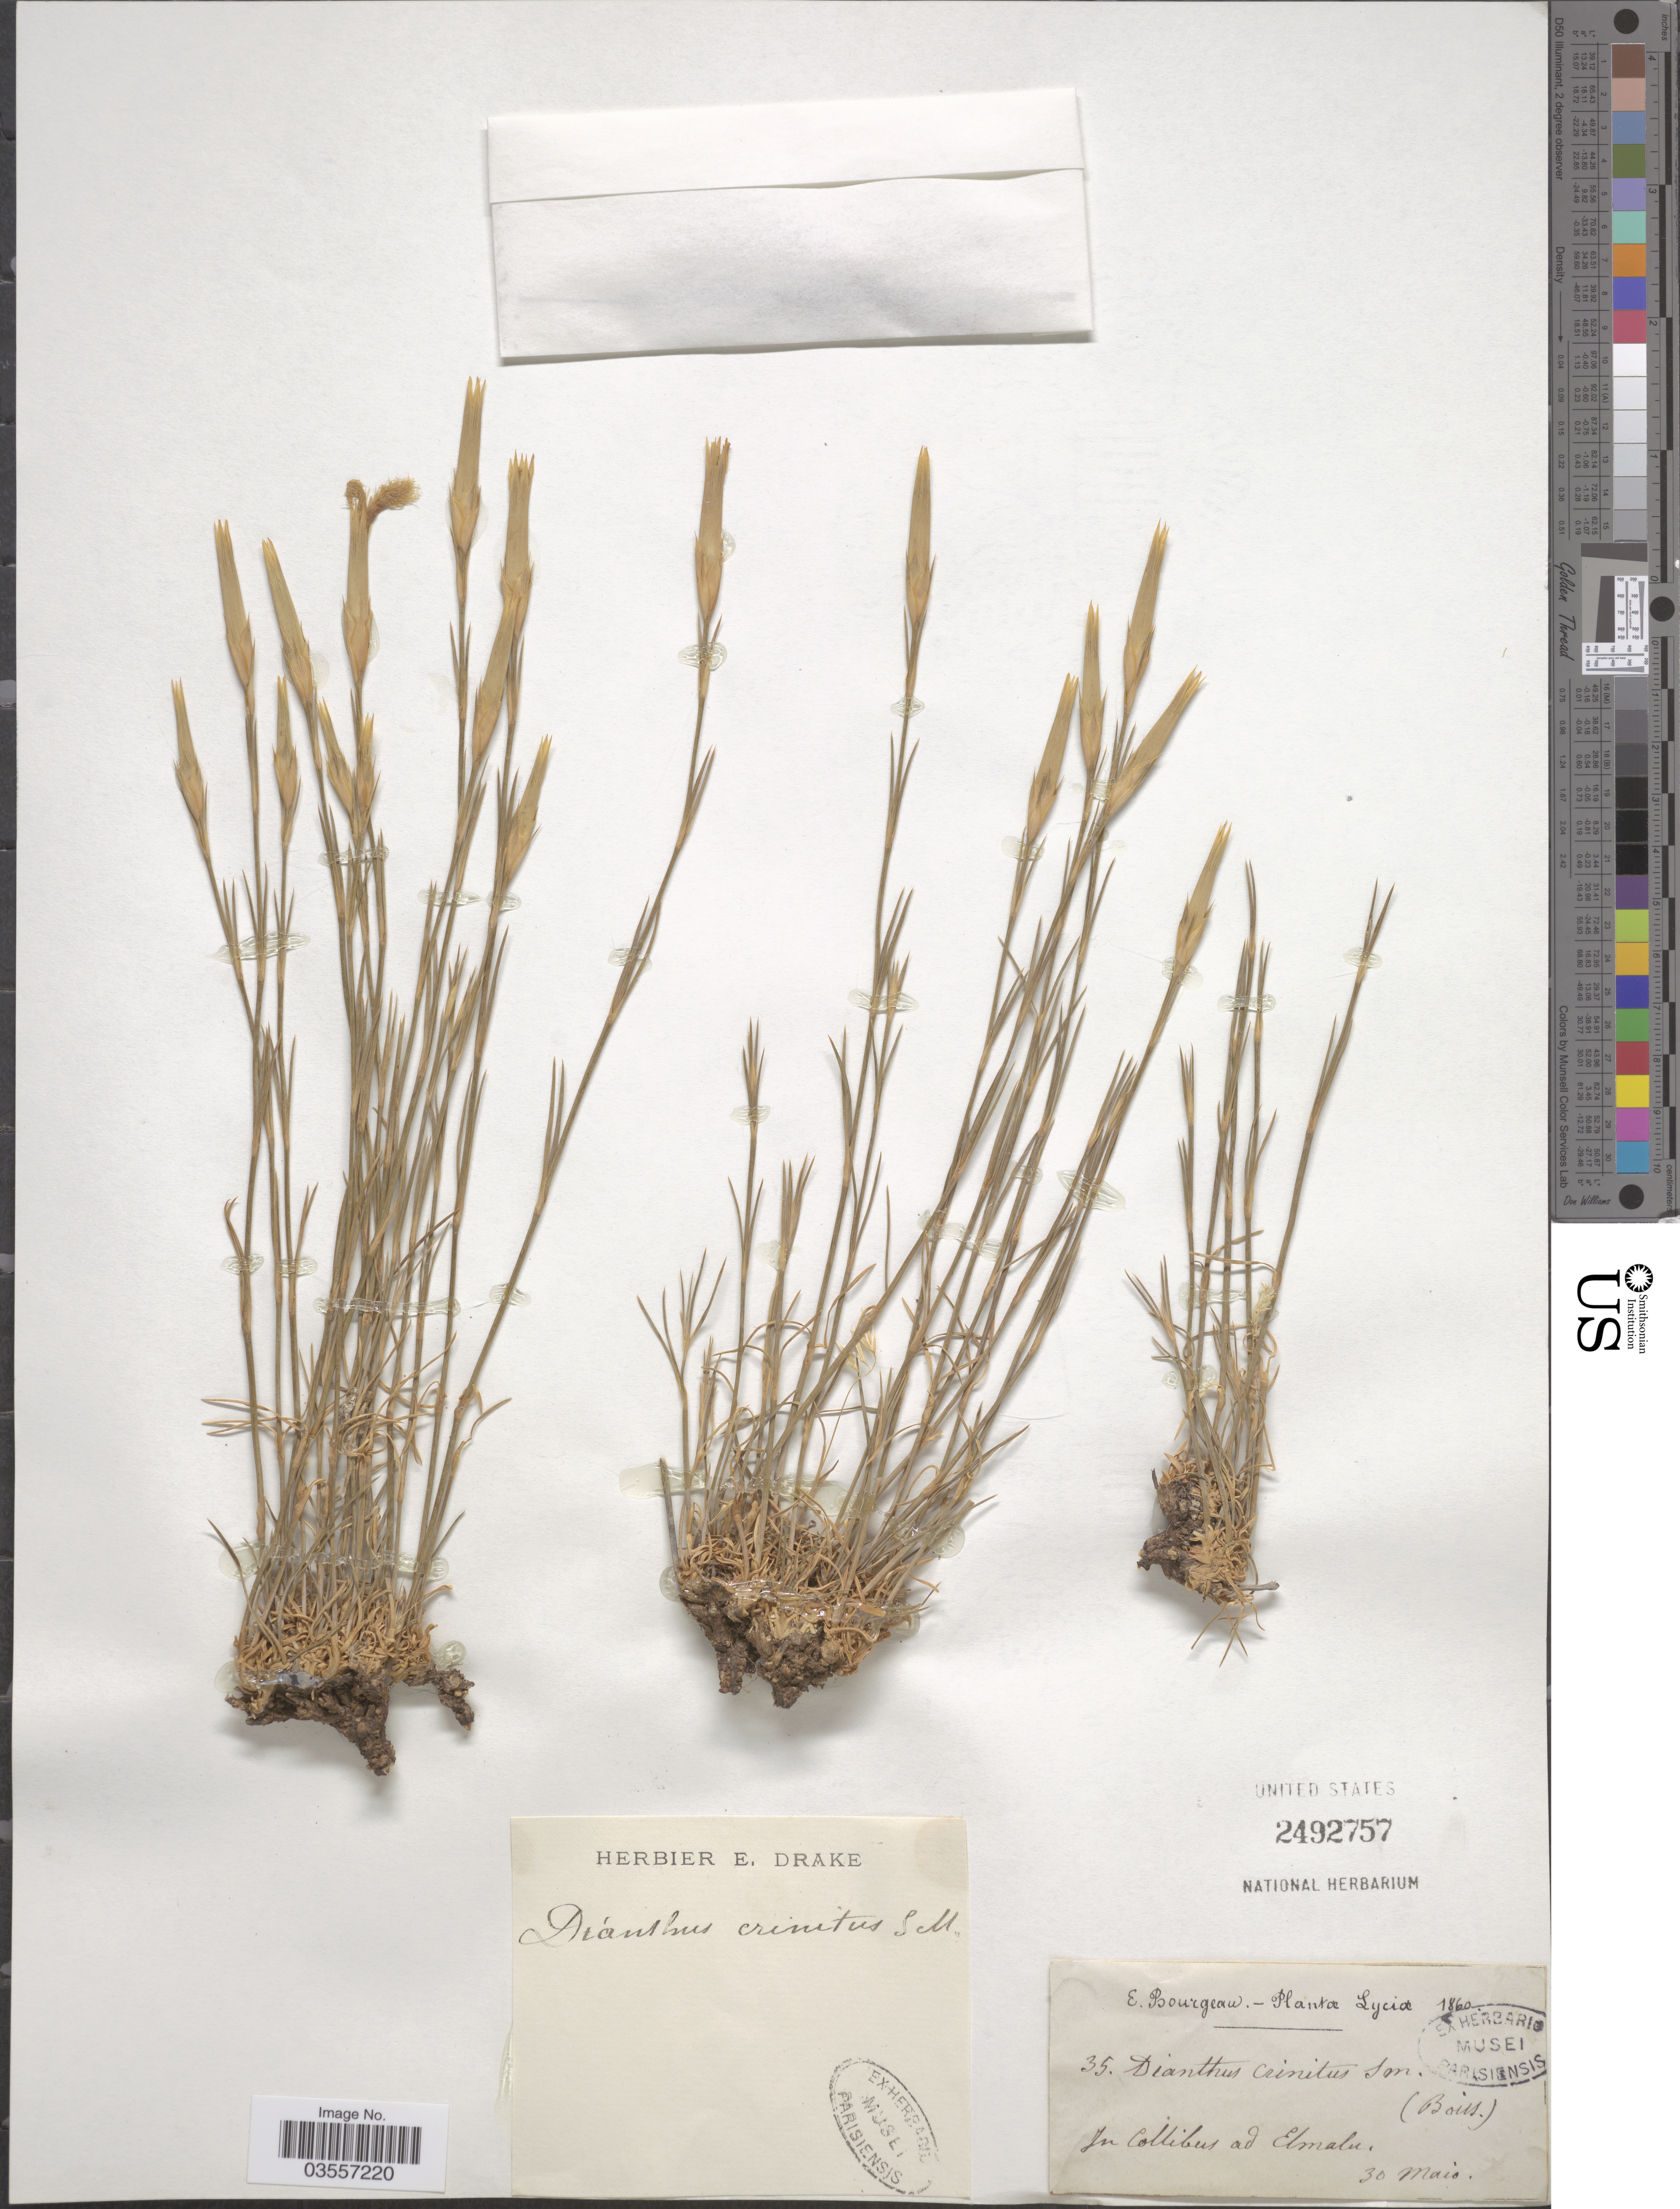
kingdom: Plantae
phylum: Tracheophyta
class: Magnoliopsida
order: Caryophyllales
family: Caryophyllaceae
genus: Dianthus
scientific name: Dianthus crinitus subsp. crinitus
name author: Sm.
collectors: E. Bourgeau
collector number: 35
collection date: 1860-05-30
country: Turkey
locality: Lyciœ. In collibus ad Elmalu.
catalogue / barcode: US 2492757